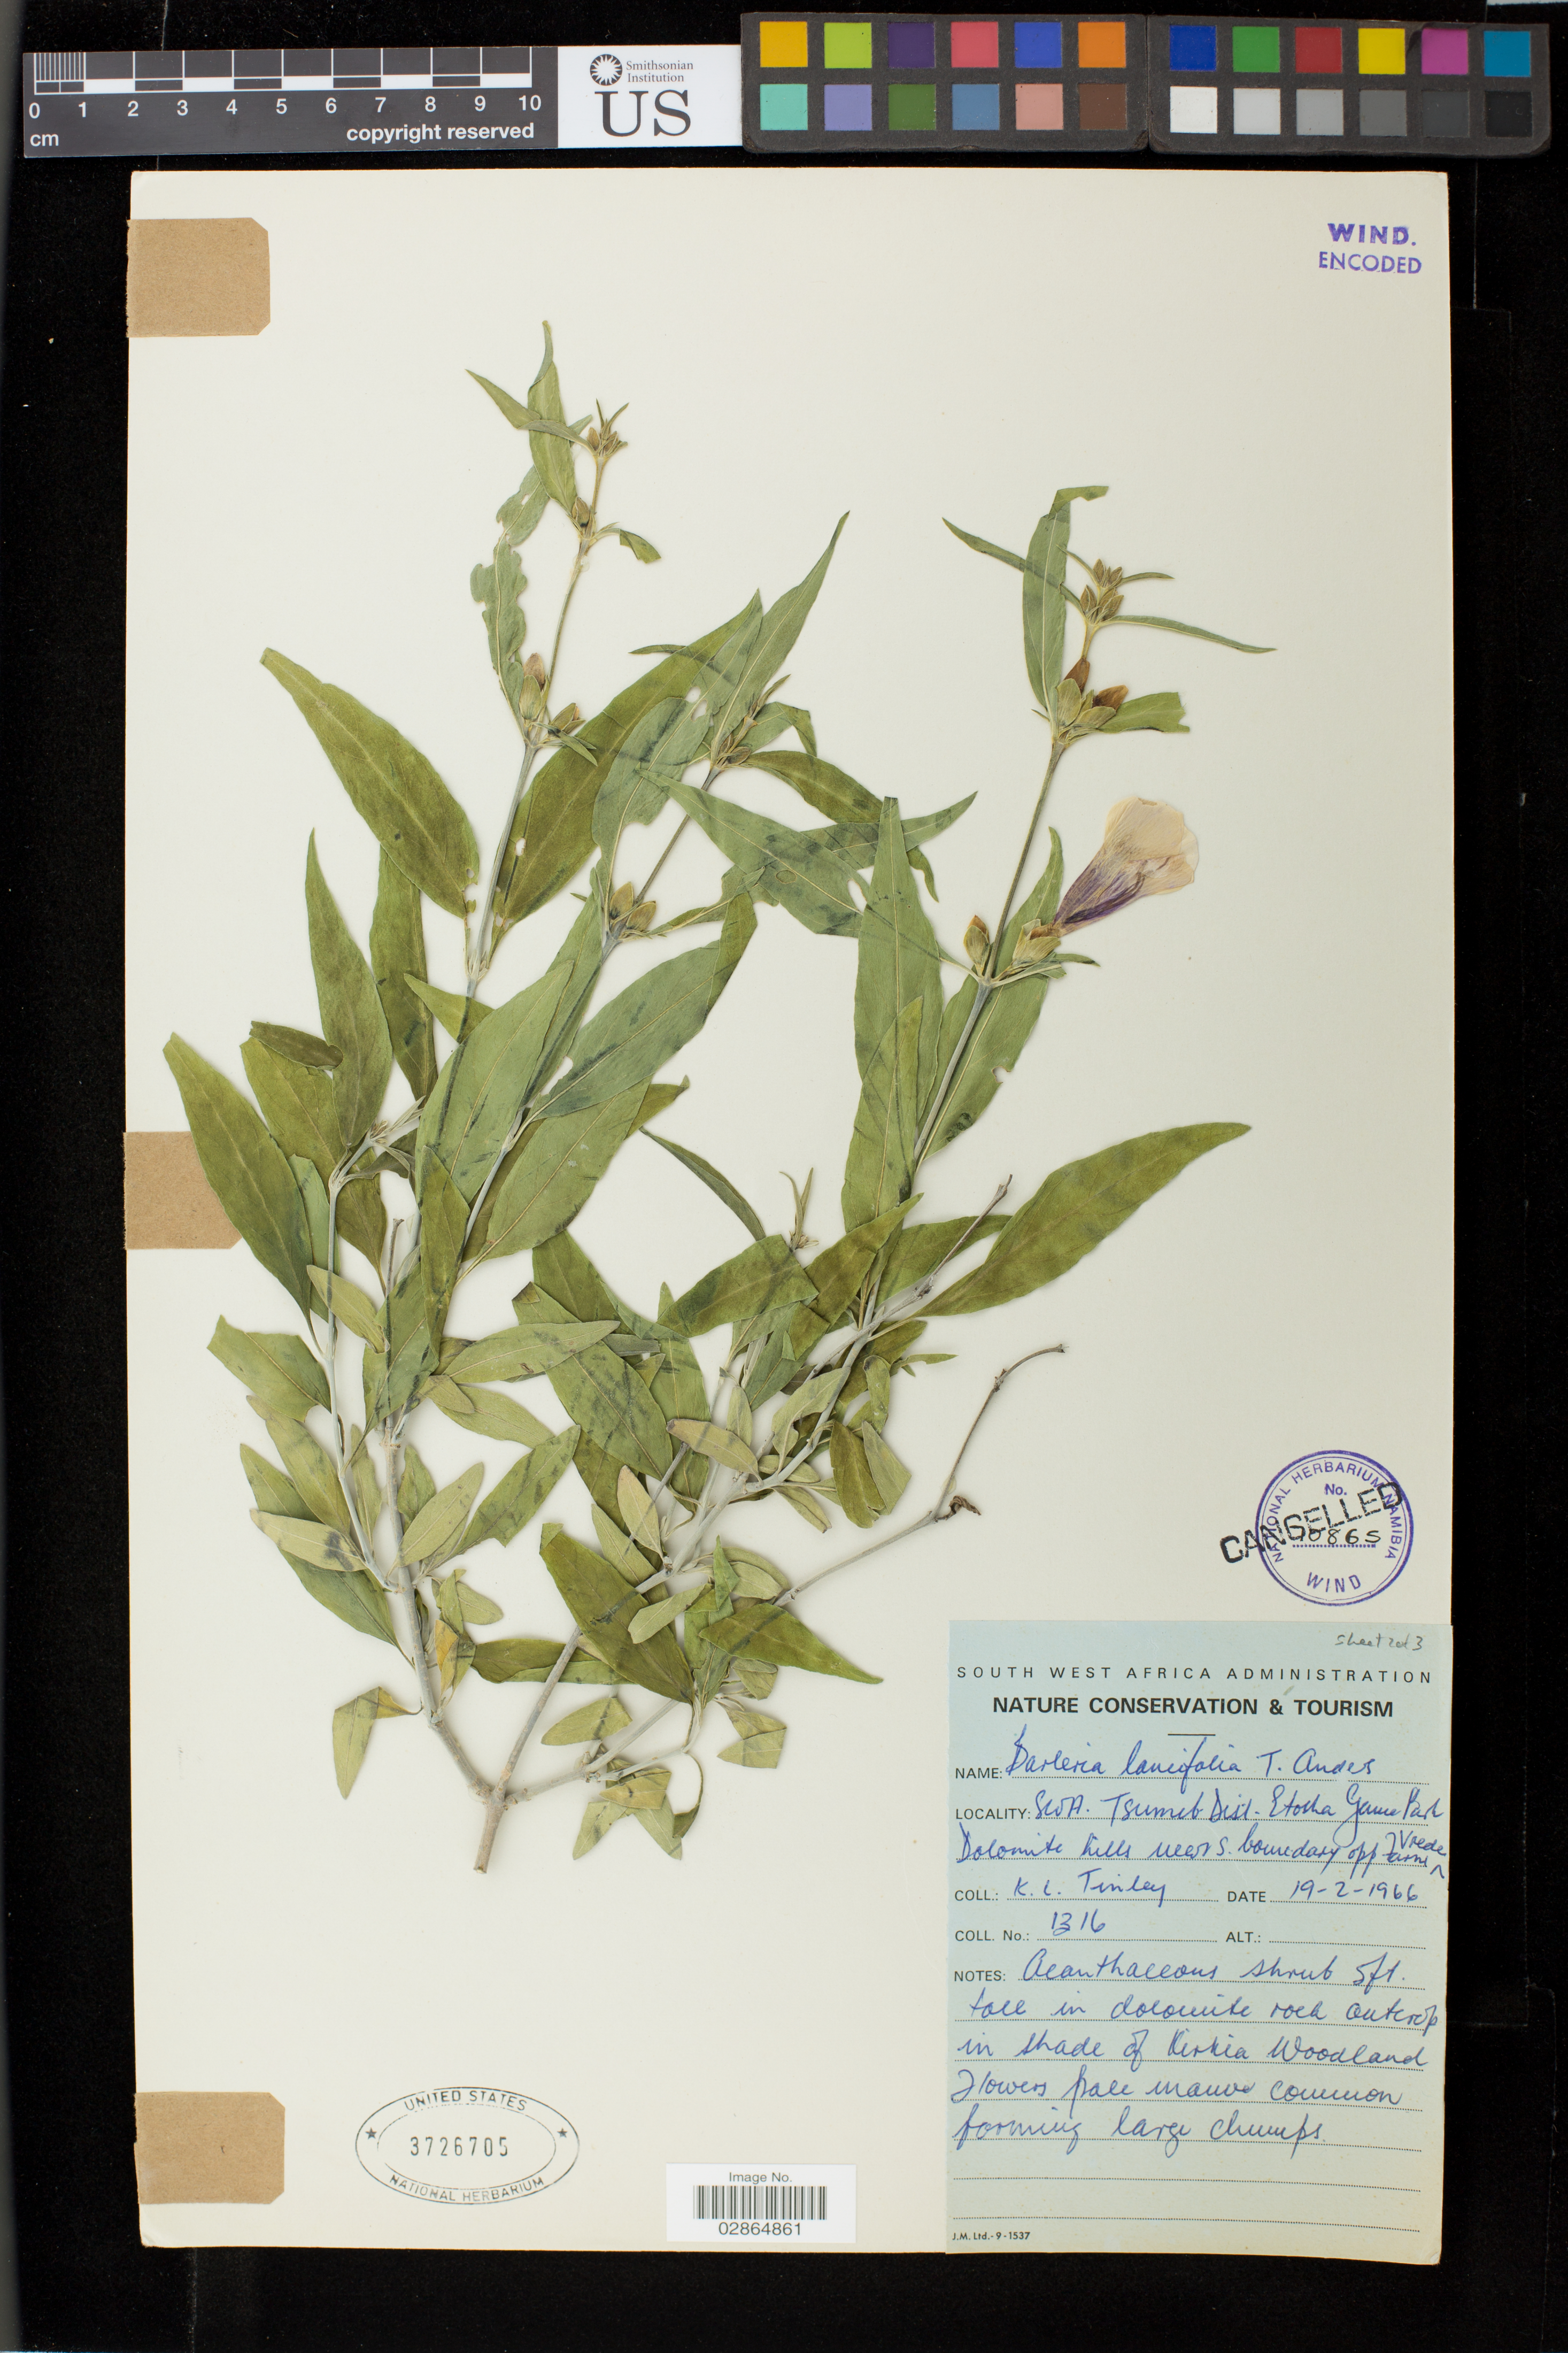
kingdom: Plantae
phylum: Tracheophyta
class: Magnoliopsida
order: Lamiales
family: Acanthaceae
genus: Barleria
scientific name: Barleria lancifolia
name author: T. Anderson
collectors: K. Tinley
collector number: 1316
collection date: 1966-02-19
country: Namibia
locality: SWA, Tsumeb Dist., Etosha Game Park. Dolomite hills opp. farm Vrede (S. boundary)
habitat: In dolomite rock outcrop in shade of Kirkia woodland.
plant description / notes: Sheet 2 of 3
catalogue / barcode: US 3726705